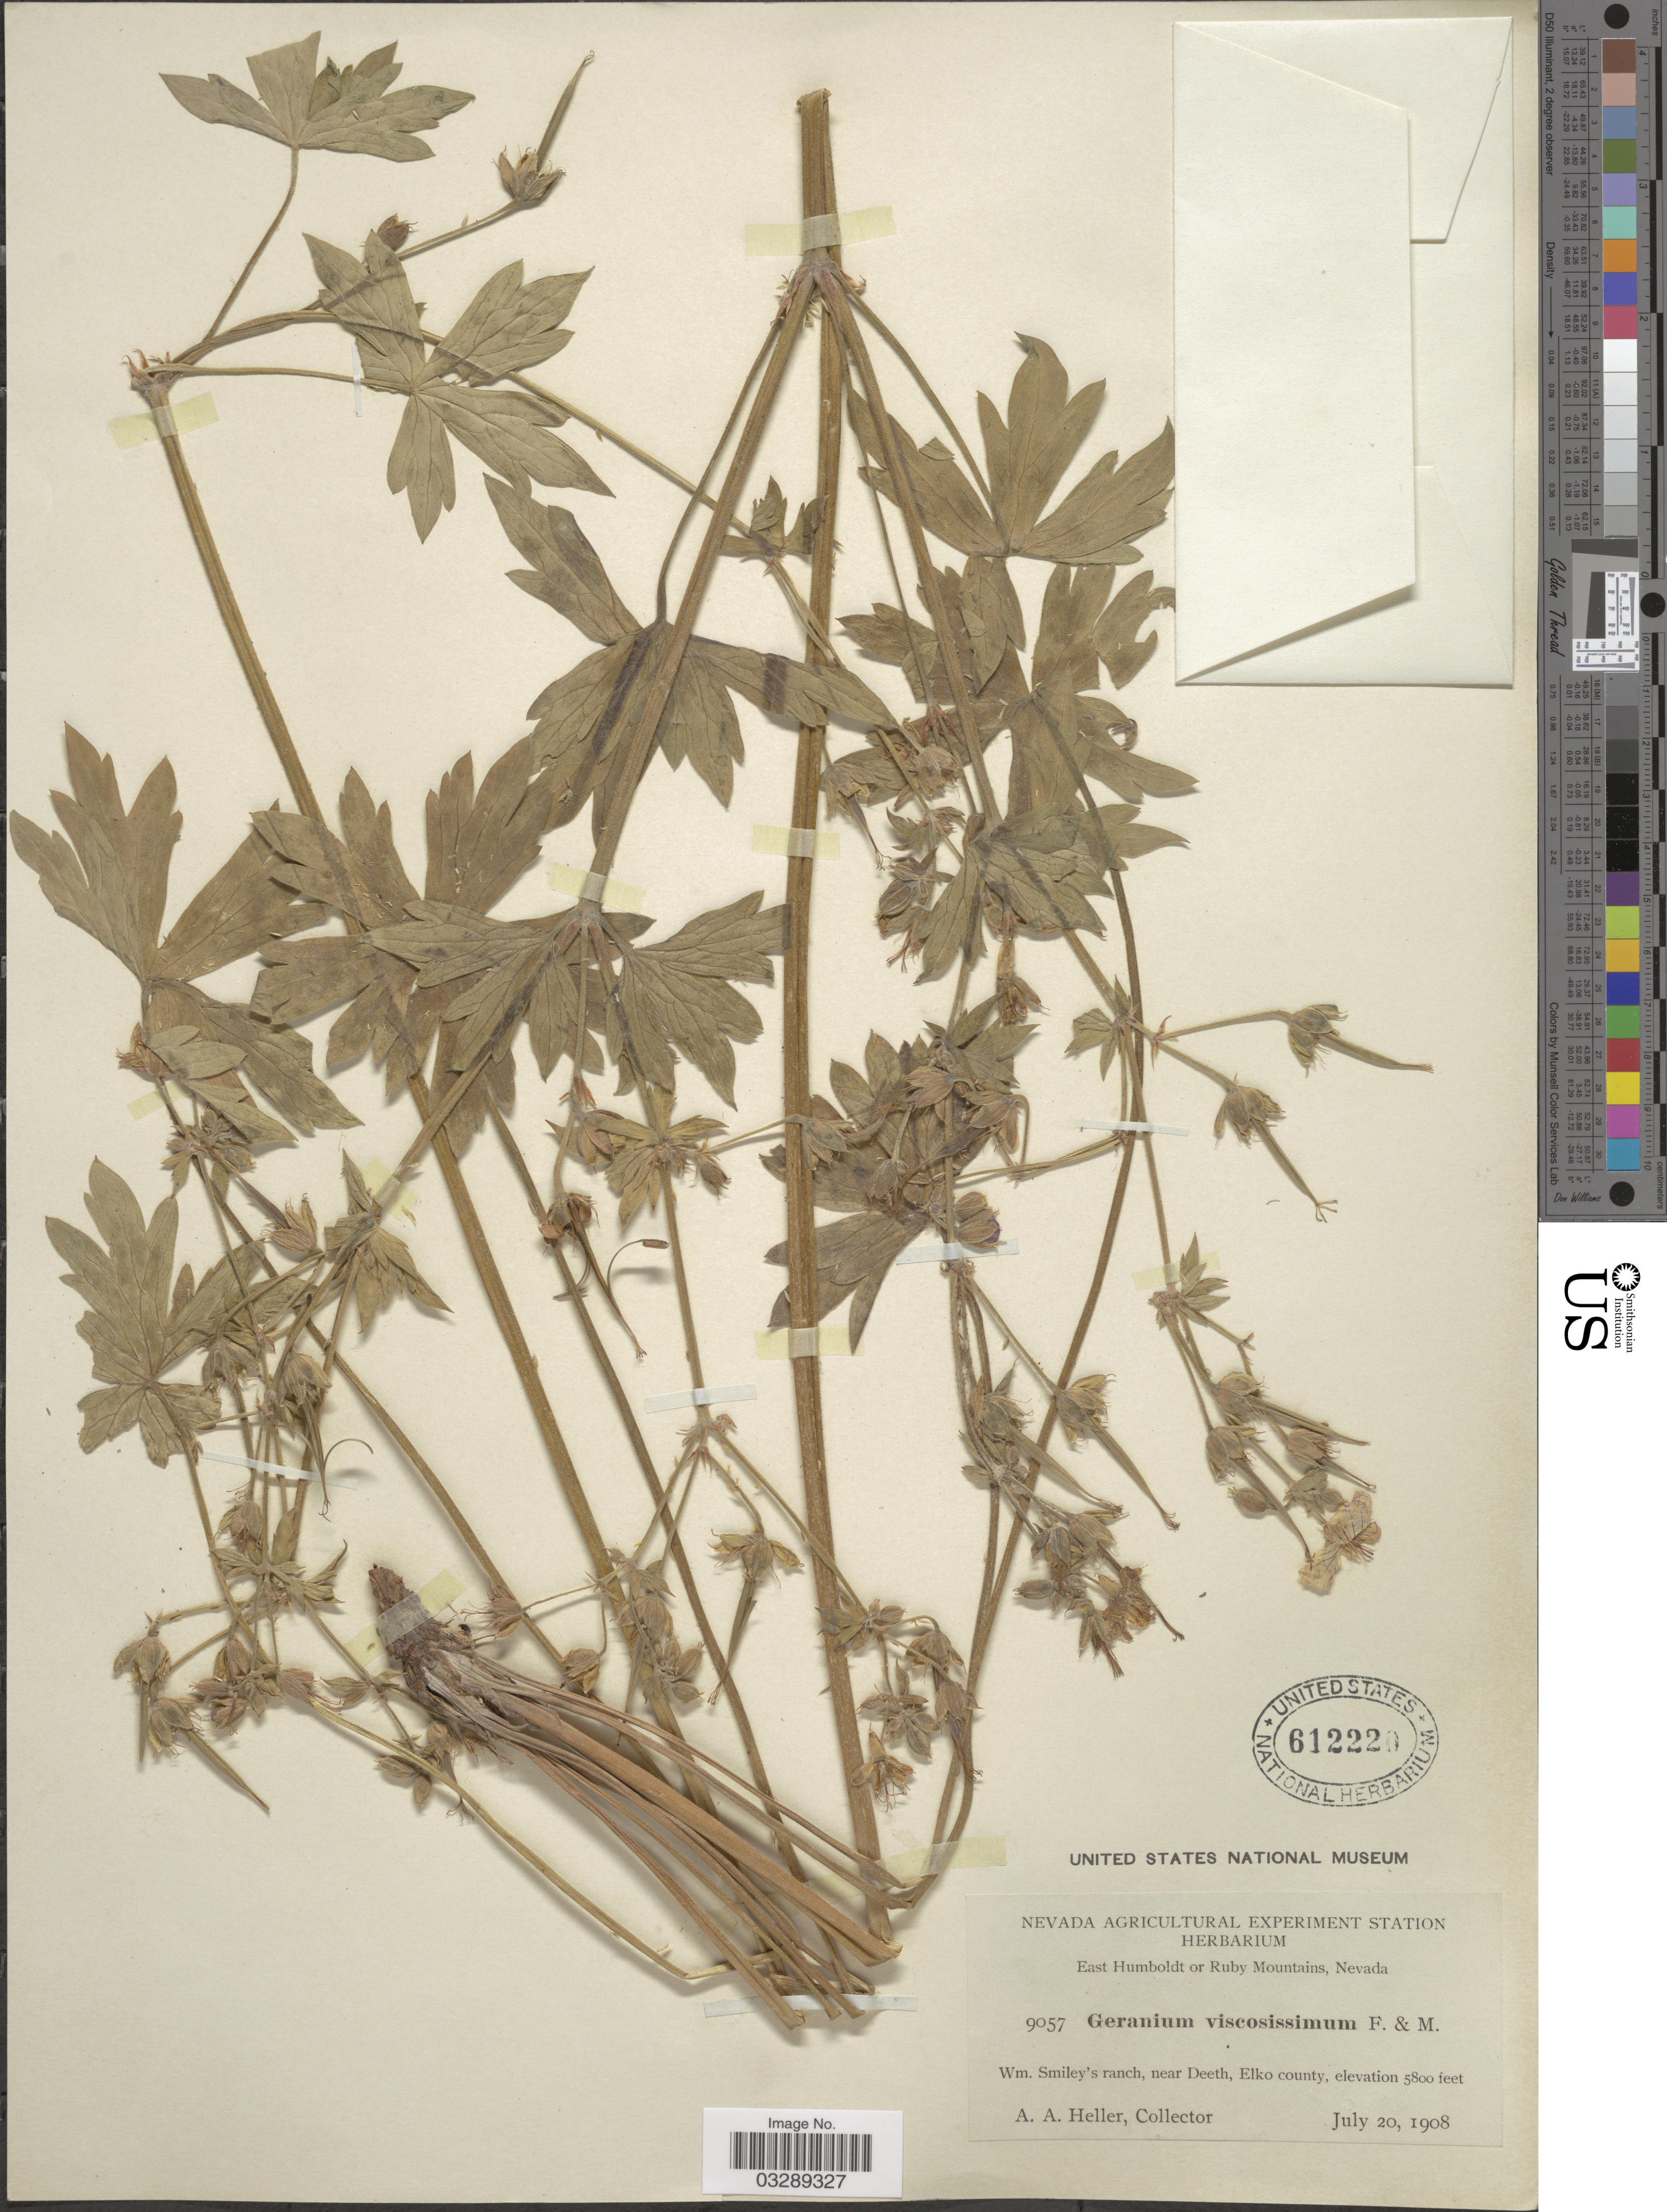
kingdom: Plantae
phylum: Tracheophyta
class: Magnoliopsida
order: Geraniales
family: Geraniaceae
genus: Geranium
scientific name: Geranium viscosissimum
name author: Fisch. & C.A. Mey.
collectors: A. A. Heller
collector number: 9057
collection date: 1908-07-20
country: United States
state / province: Nevada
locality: East Humboldt or Ruby Mountains, Wm. Smiley's ranch, near Deeth, Elko County.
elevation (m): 1768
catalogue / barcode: US 612220